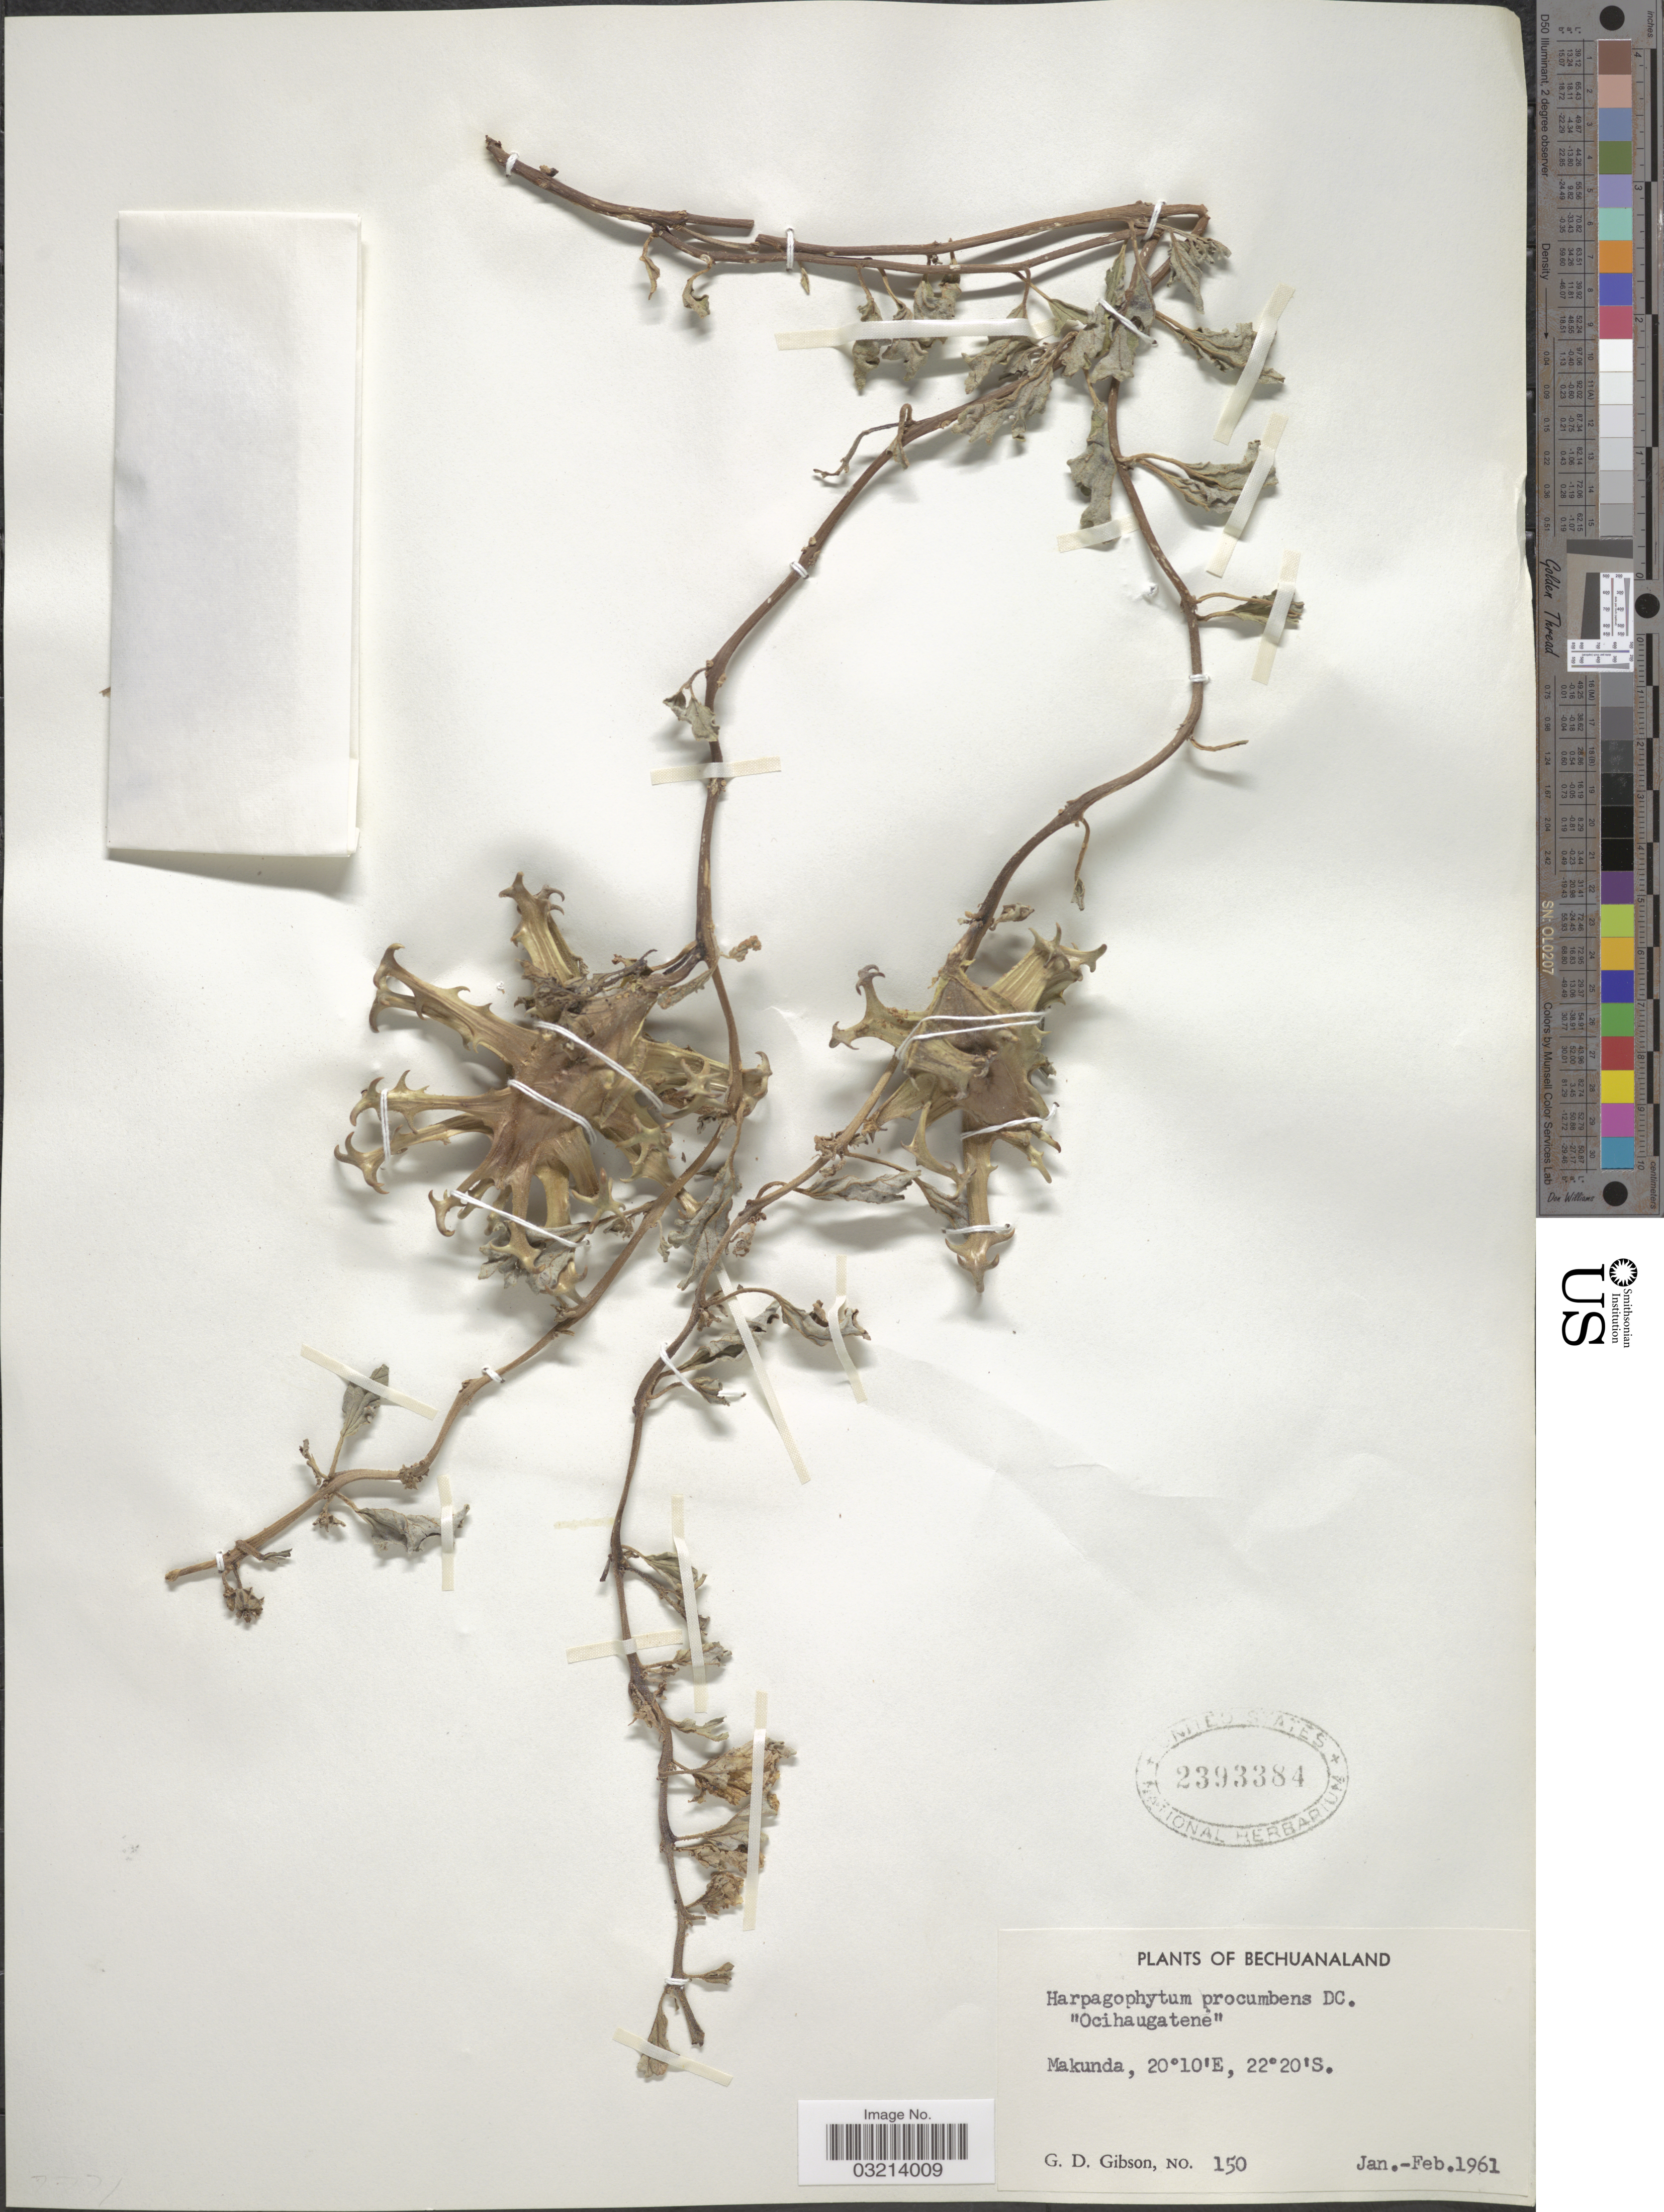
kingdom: Plantae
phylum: Tracheophyta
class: Magnoliopsida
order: Lamiales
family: Pedaliaceae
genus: Harpagophytum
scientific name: Harpagophytum procumbens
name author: (Burch.) DC. ex Meisn.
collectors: G. D. Gibson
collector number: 150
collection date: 1961-01/1961-02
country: Botswana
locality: Bechuanaland. Makunda.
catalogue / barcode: US 2393384